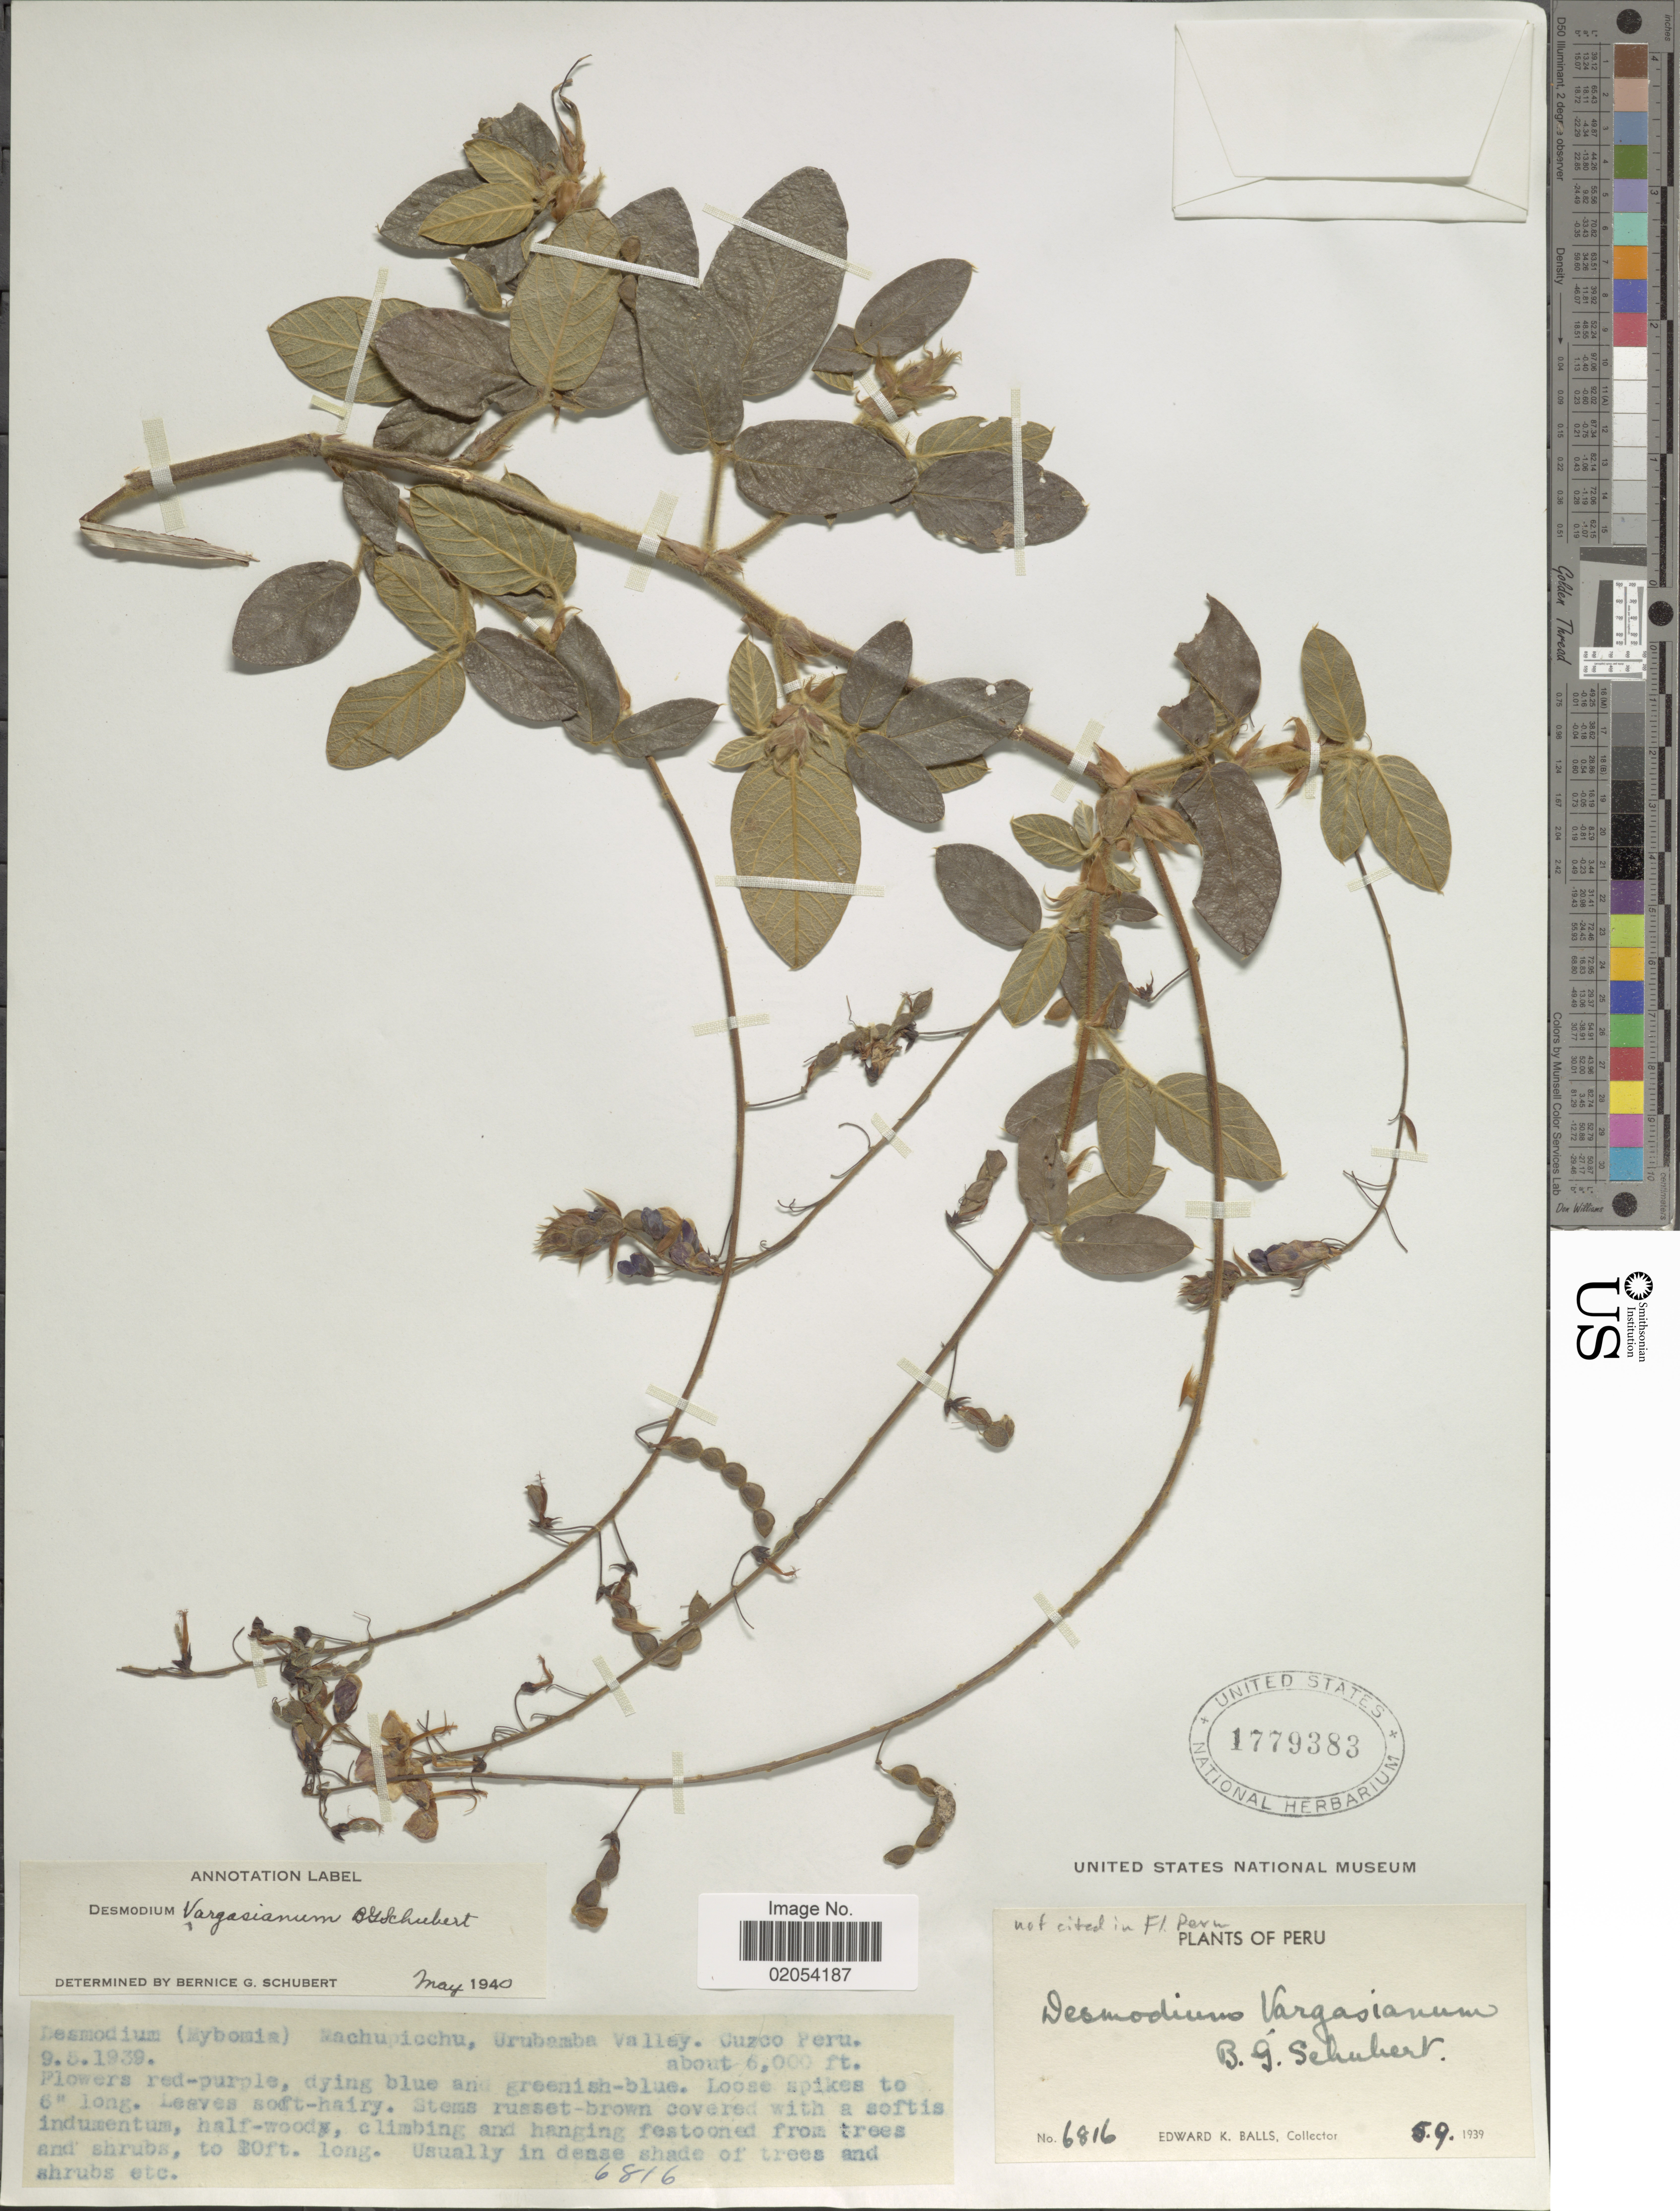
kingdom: Plantae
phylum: Tracheophyta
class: Magnoliopsida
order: Fabales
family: Fabaceae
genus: Desmodium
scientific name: Desmodium vargasianum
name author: B.G. Schub.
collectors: E. K. Balls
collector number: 6816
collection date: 1939-09-05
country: Peru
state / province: Cusco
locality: Machupichu, Urubammba Valley, Cuzco Peru.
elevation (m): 1829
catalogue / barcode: US 1779383